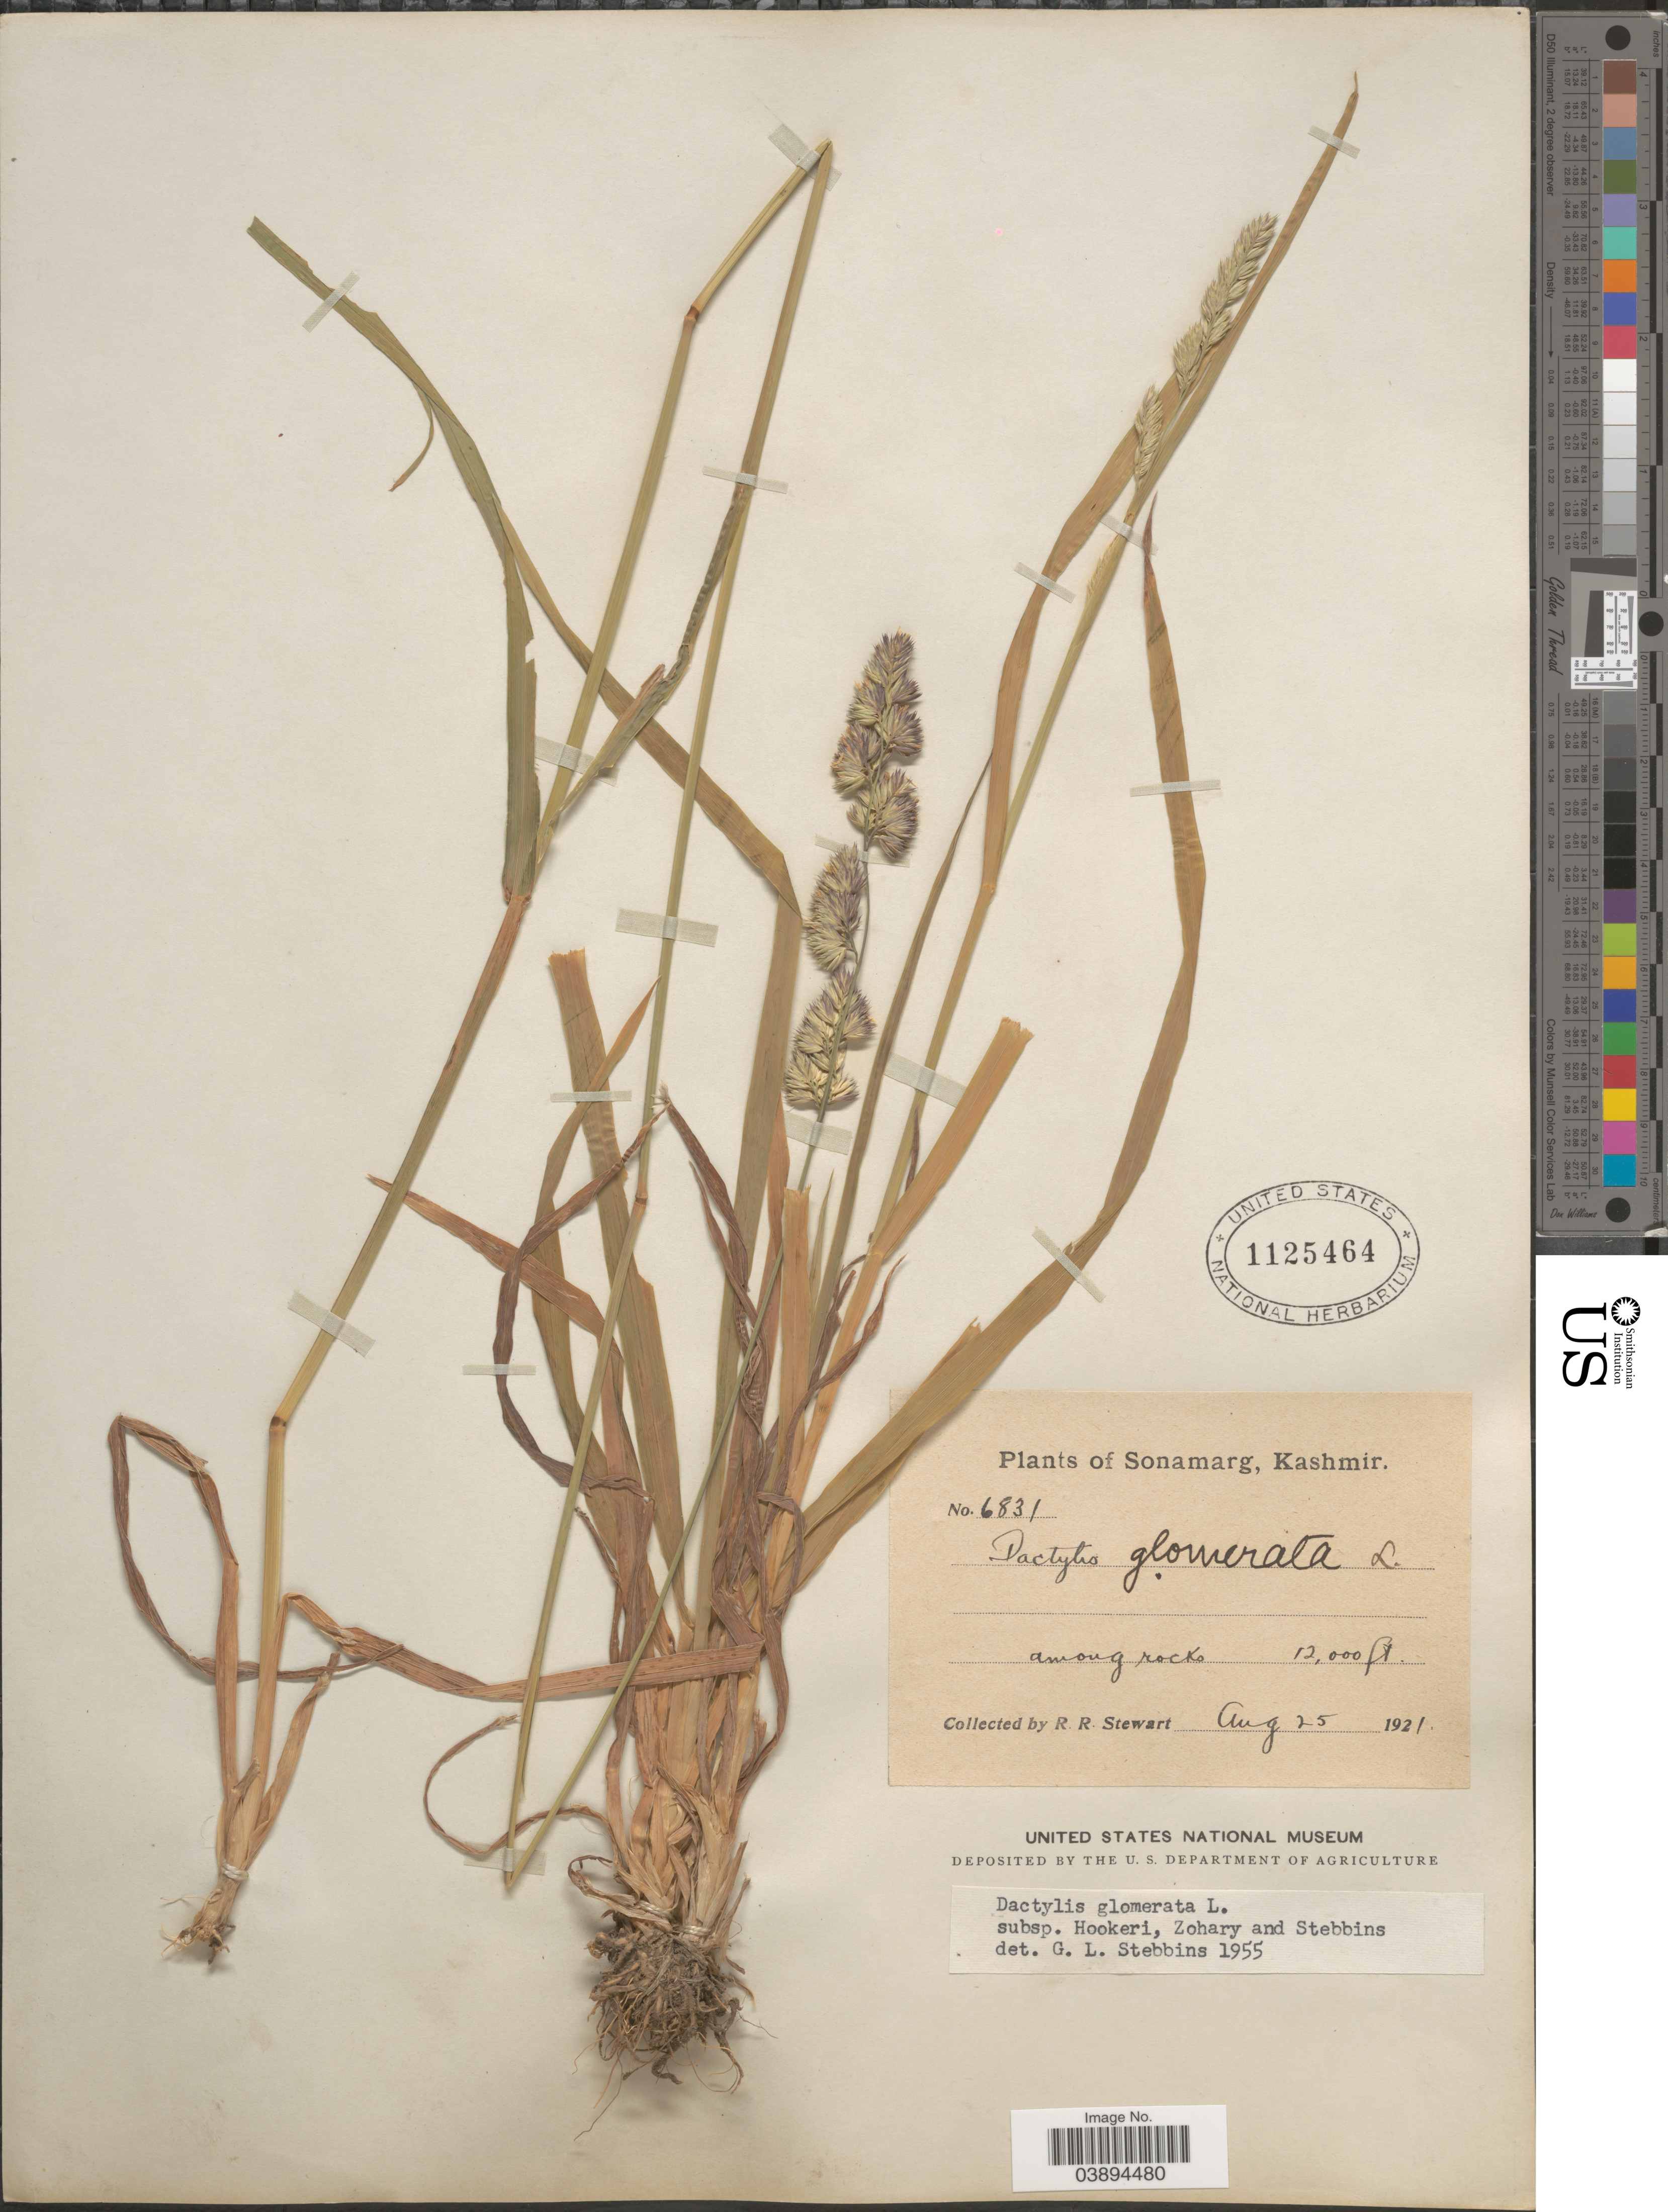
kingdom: Plantae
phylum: Tracheophyta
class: Liliopsida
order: Poales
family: Poaceae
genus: Dactylis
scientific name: Dactylis glomerata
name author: L.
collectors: R. Stewart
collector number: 6831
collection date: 1921-08-25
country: India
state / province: Jammu and Kashmir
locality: Sonamarg, Kashmir.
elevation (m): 3658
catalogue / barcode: US 1125464